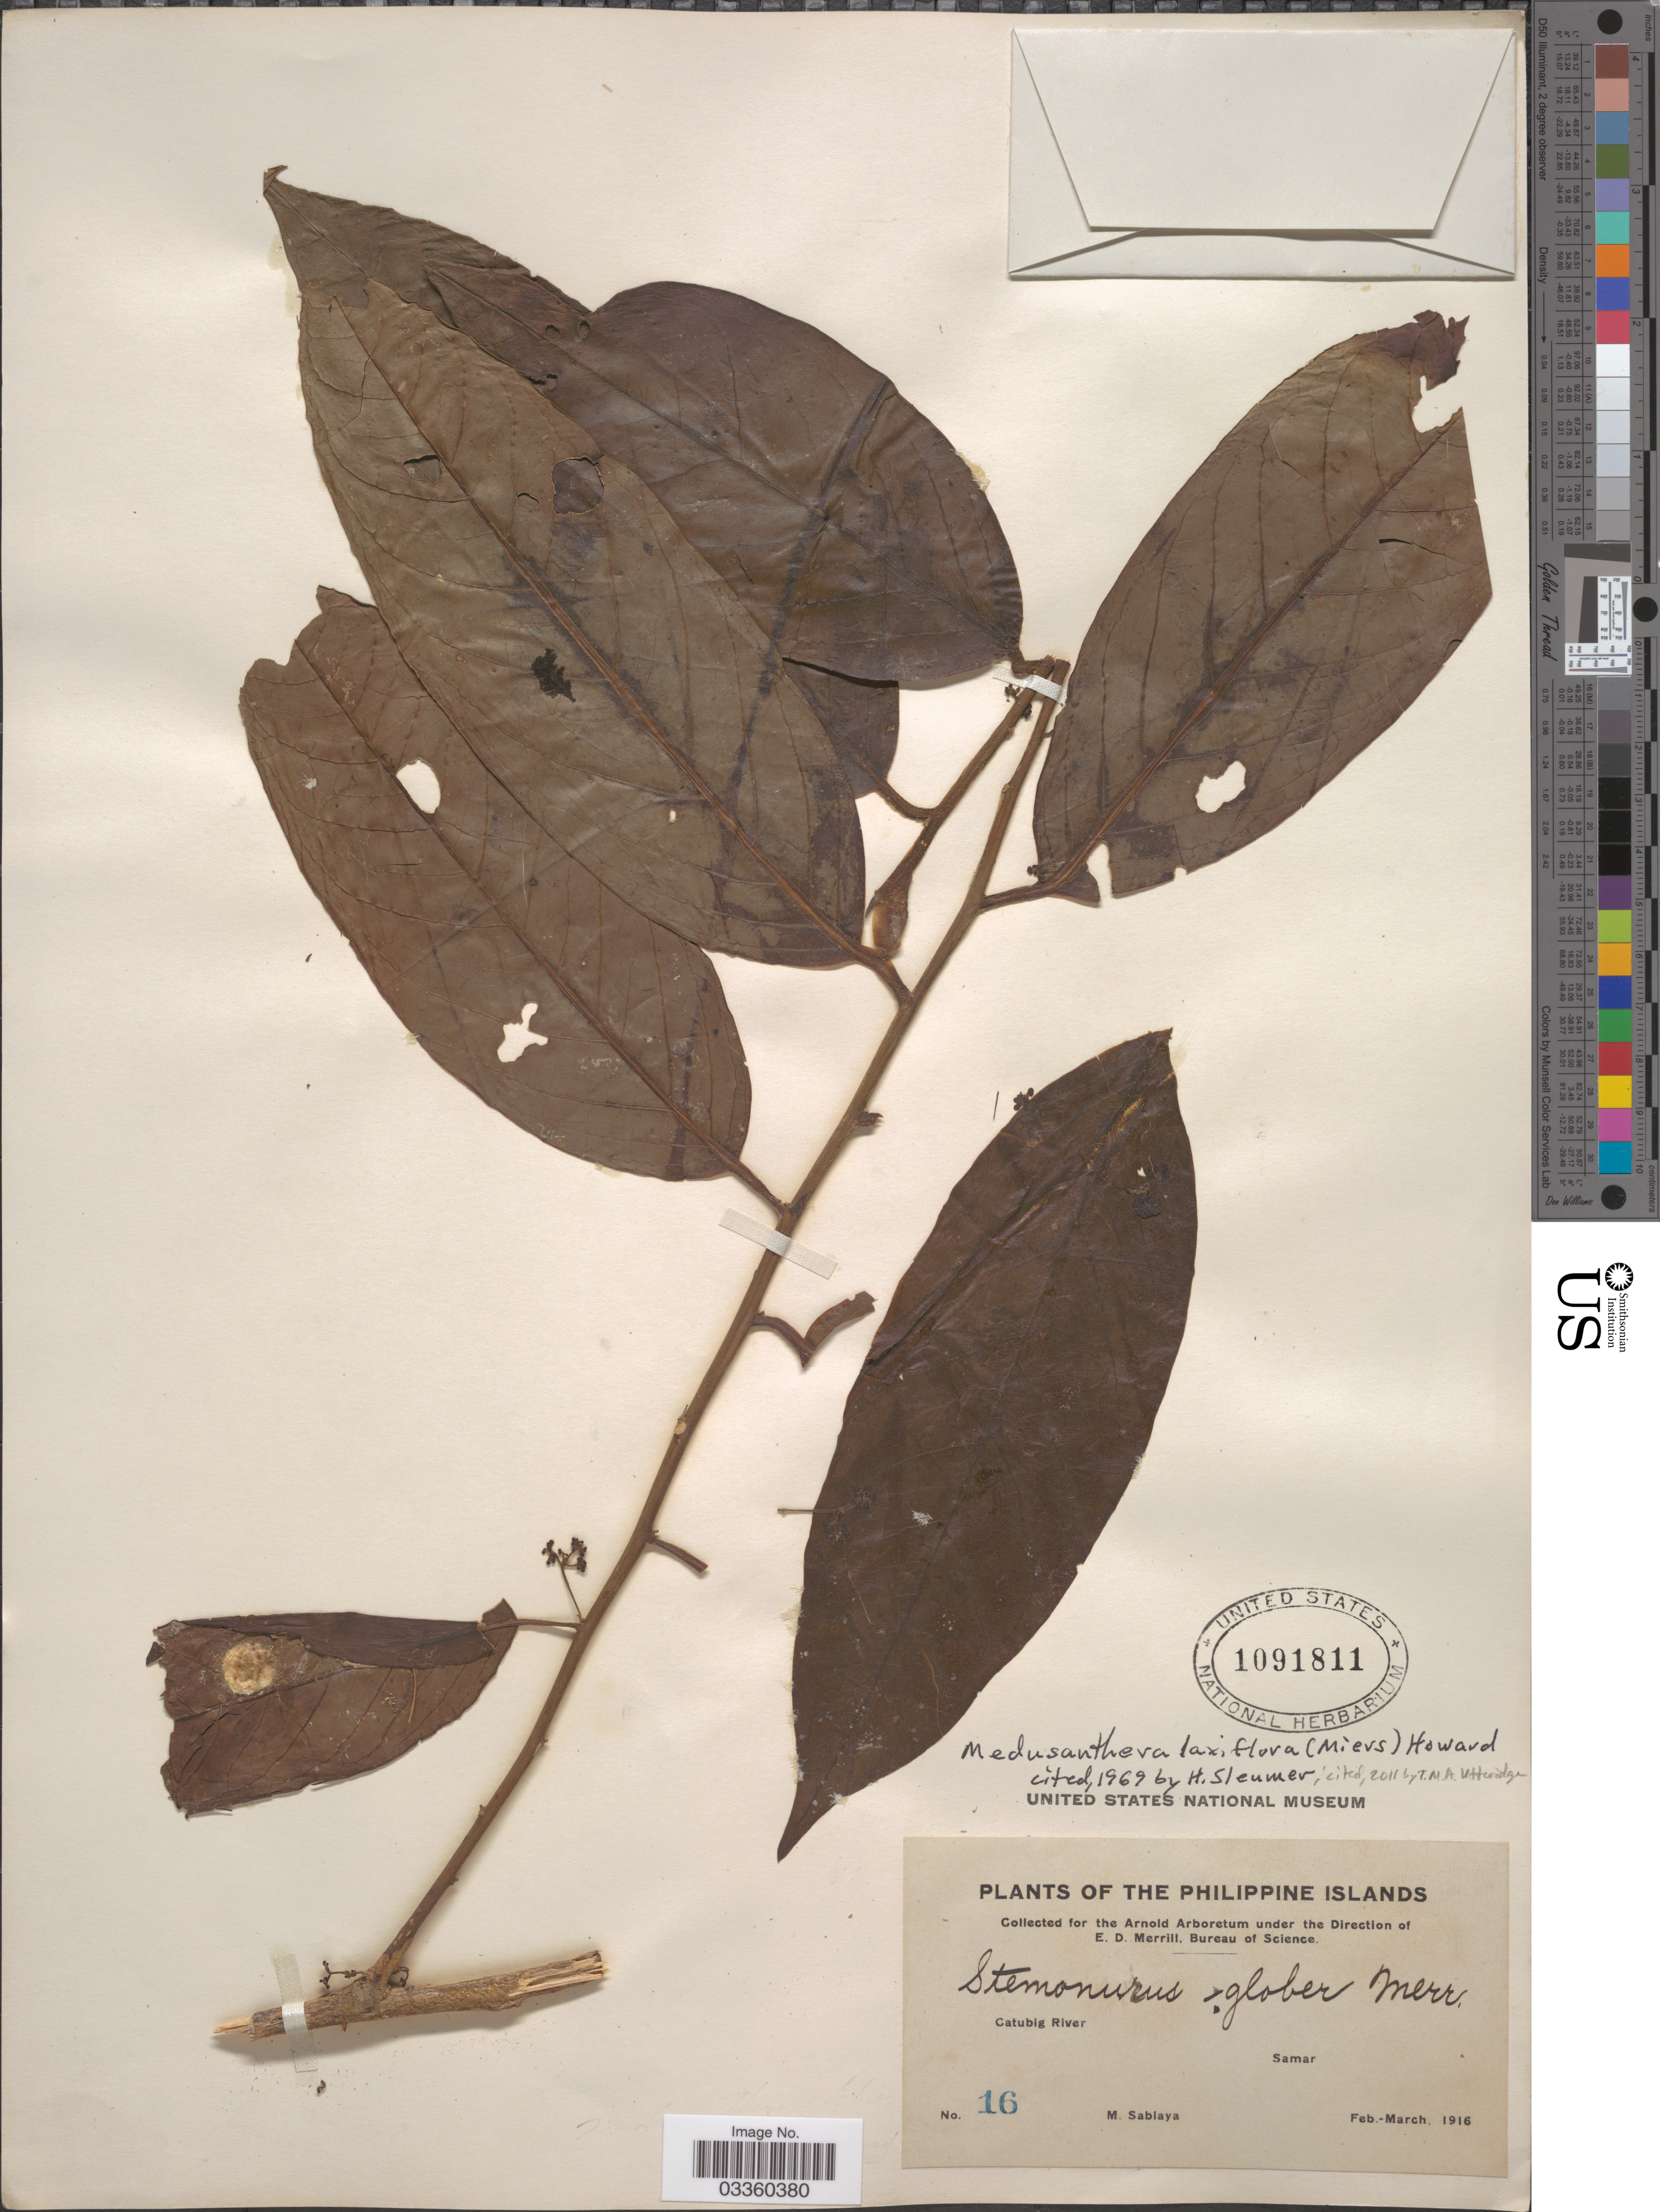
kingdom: Plantae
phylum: Tracheophyta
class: Magnoliopsida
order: Cardiopteridales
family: Stemonuraceae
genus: Medusanthera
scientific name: Medusanthera laxiflora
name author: (Miers) R.A. Howard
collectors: M. Sablaya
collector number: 16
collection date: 1916-02/1916-03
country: Philippines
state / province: Eastern Visayas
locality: Catubig River, Samar.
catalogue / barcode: US 1091811